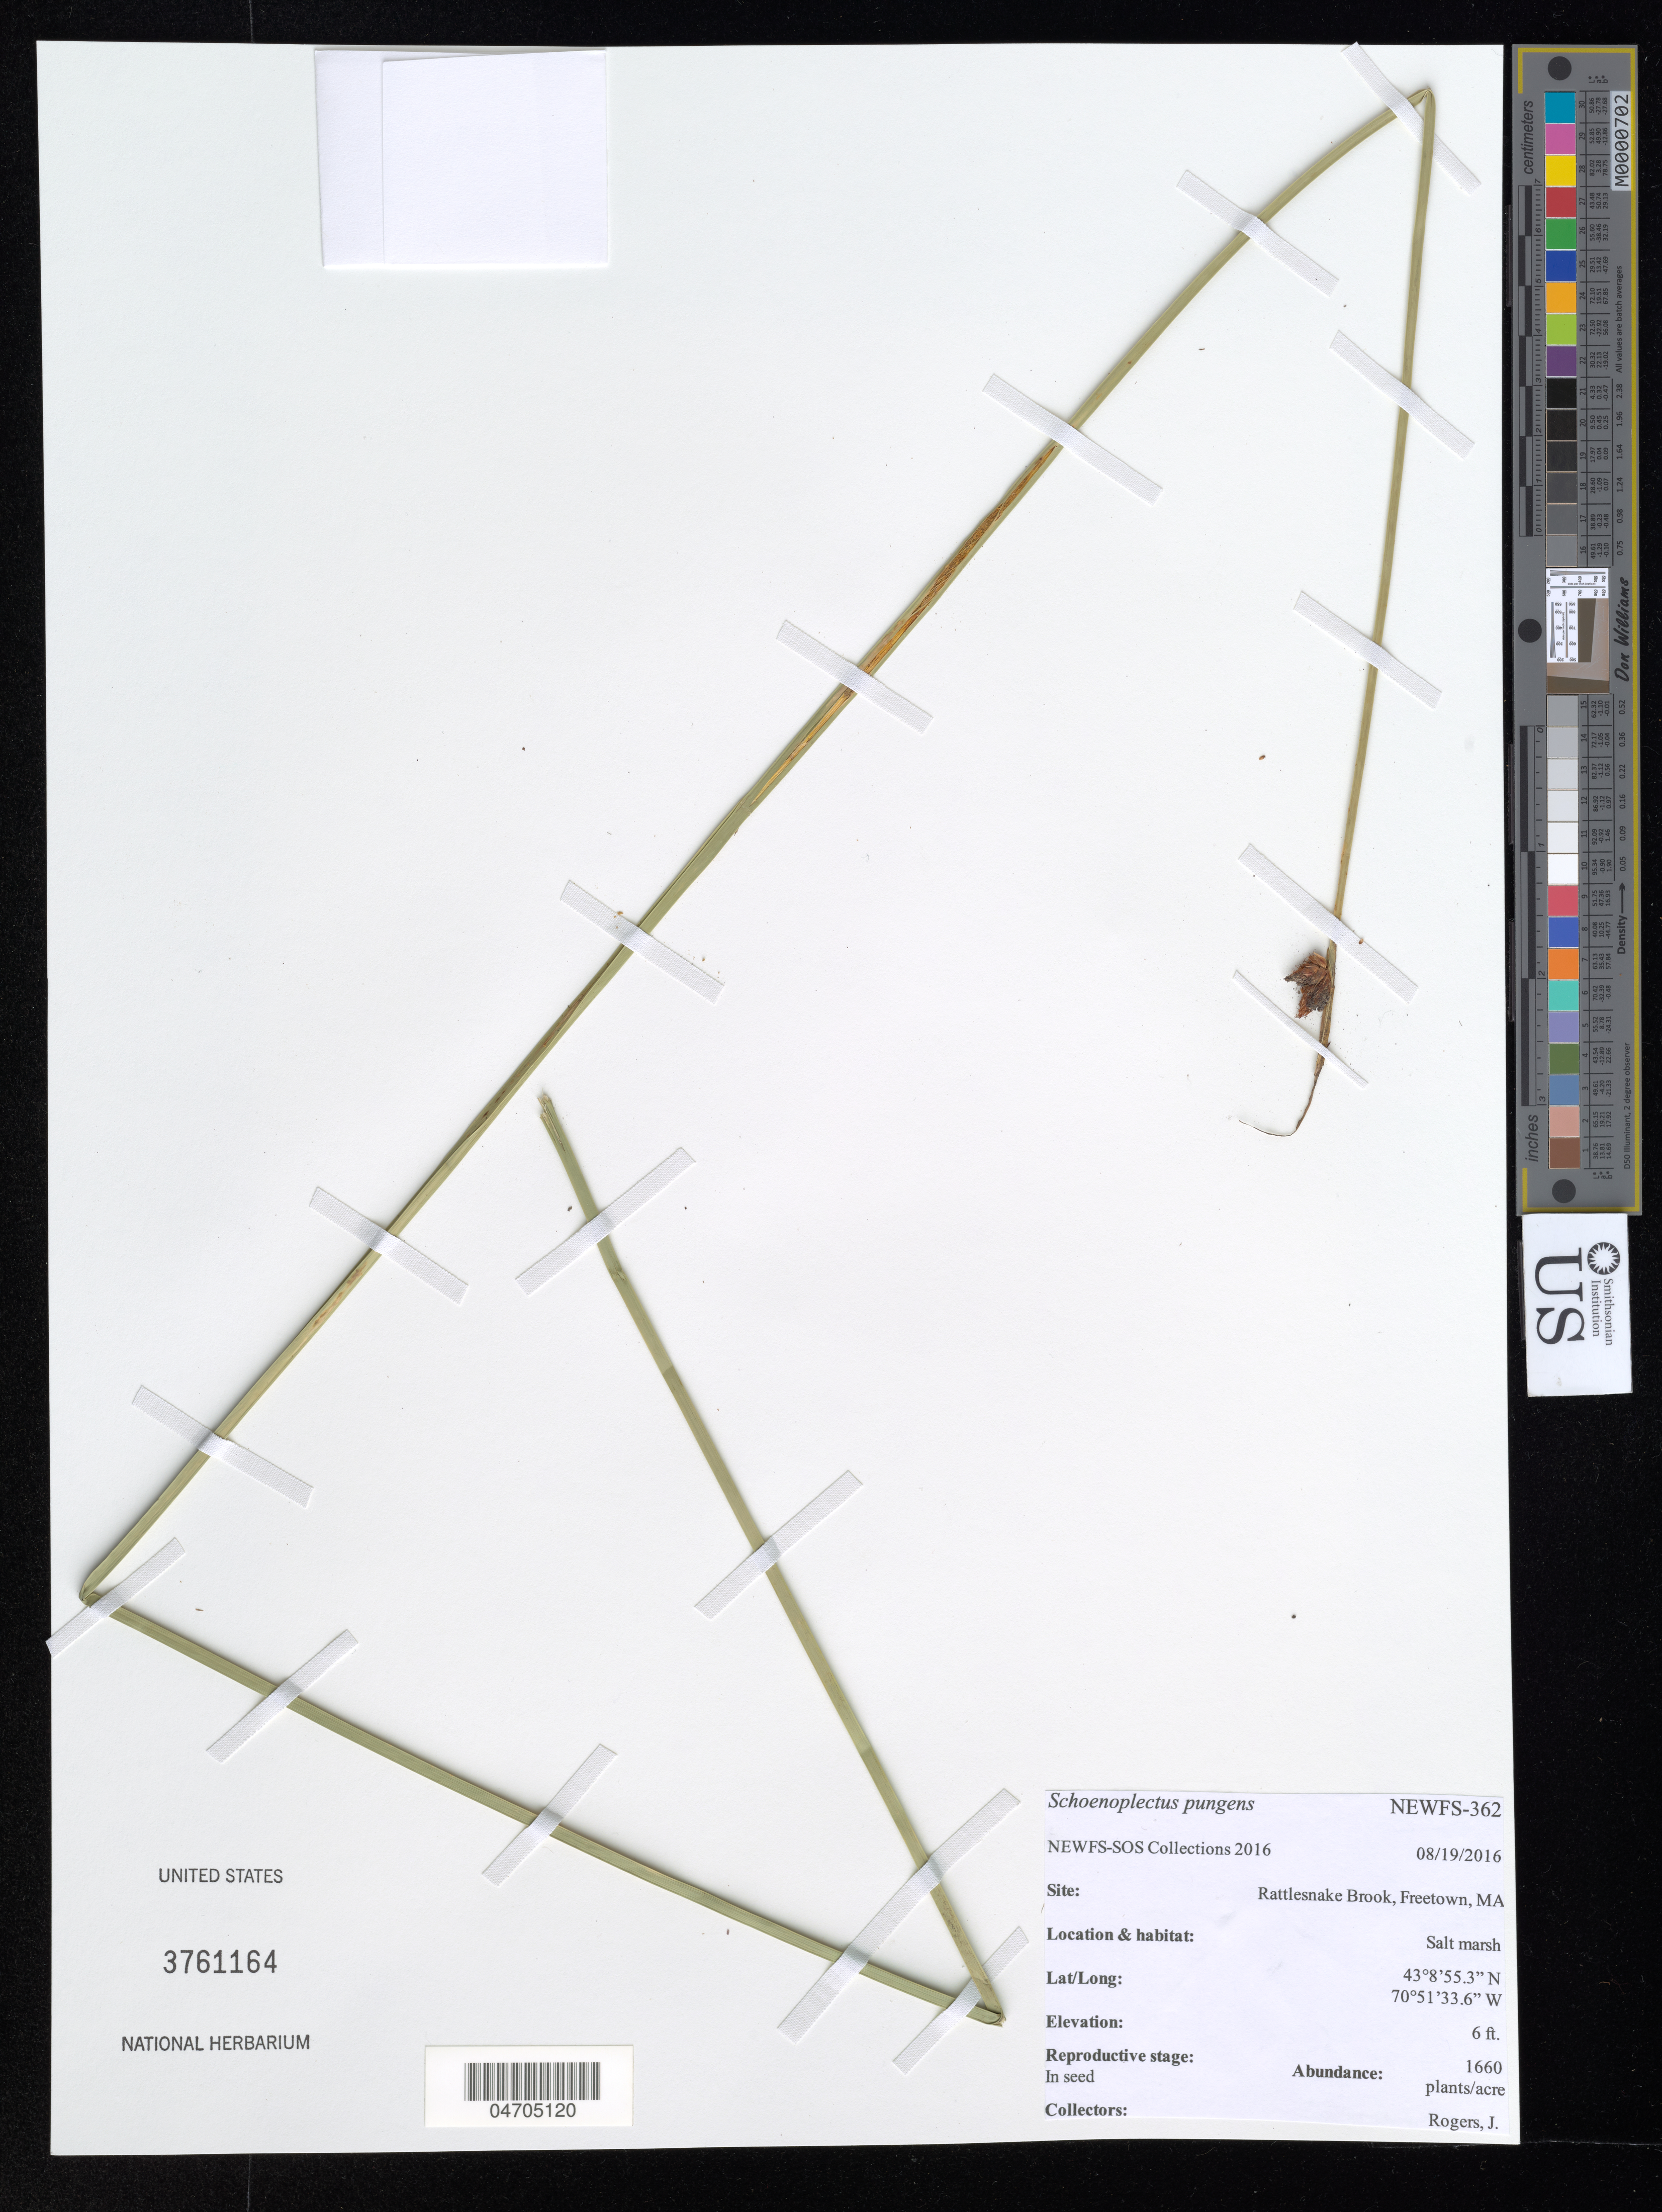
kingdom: Plantae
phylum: Tracheophyta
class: Liliopsida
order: Poales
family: Cyperaceae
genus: Schoenoplectus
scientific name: Schoenoplectus pungens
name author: (Vahl) Palla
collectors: J. Rogers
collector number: NEWFS-362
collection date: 2016-08-19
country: United States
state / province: Massachusetts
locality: Rattlesnake Brook, Freetown.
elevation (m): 2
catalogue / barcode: US 3761164